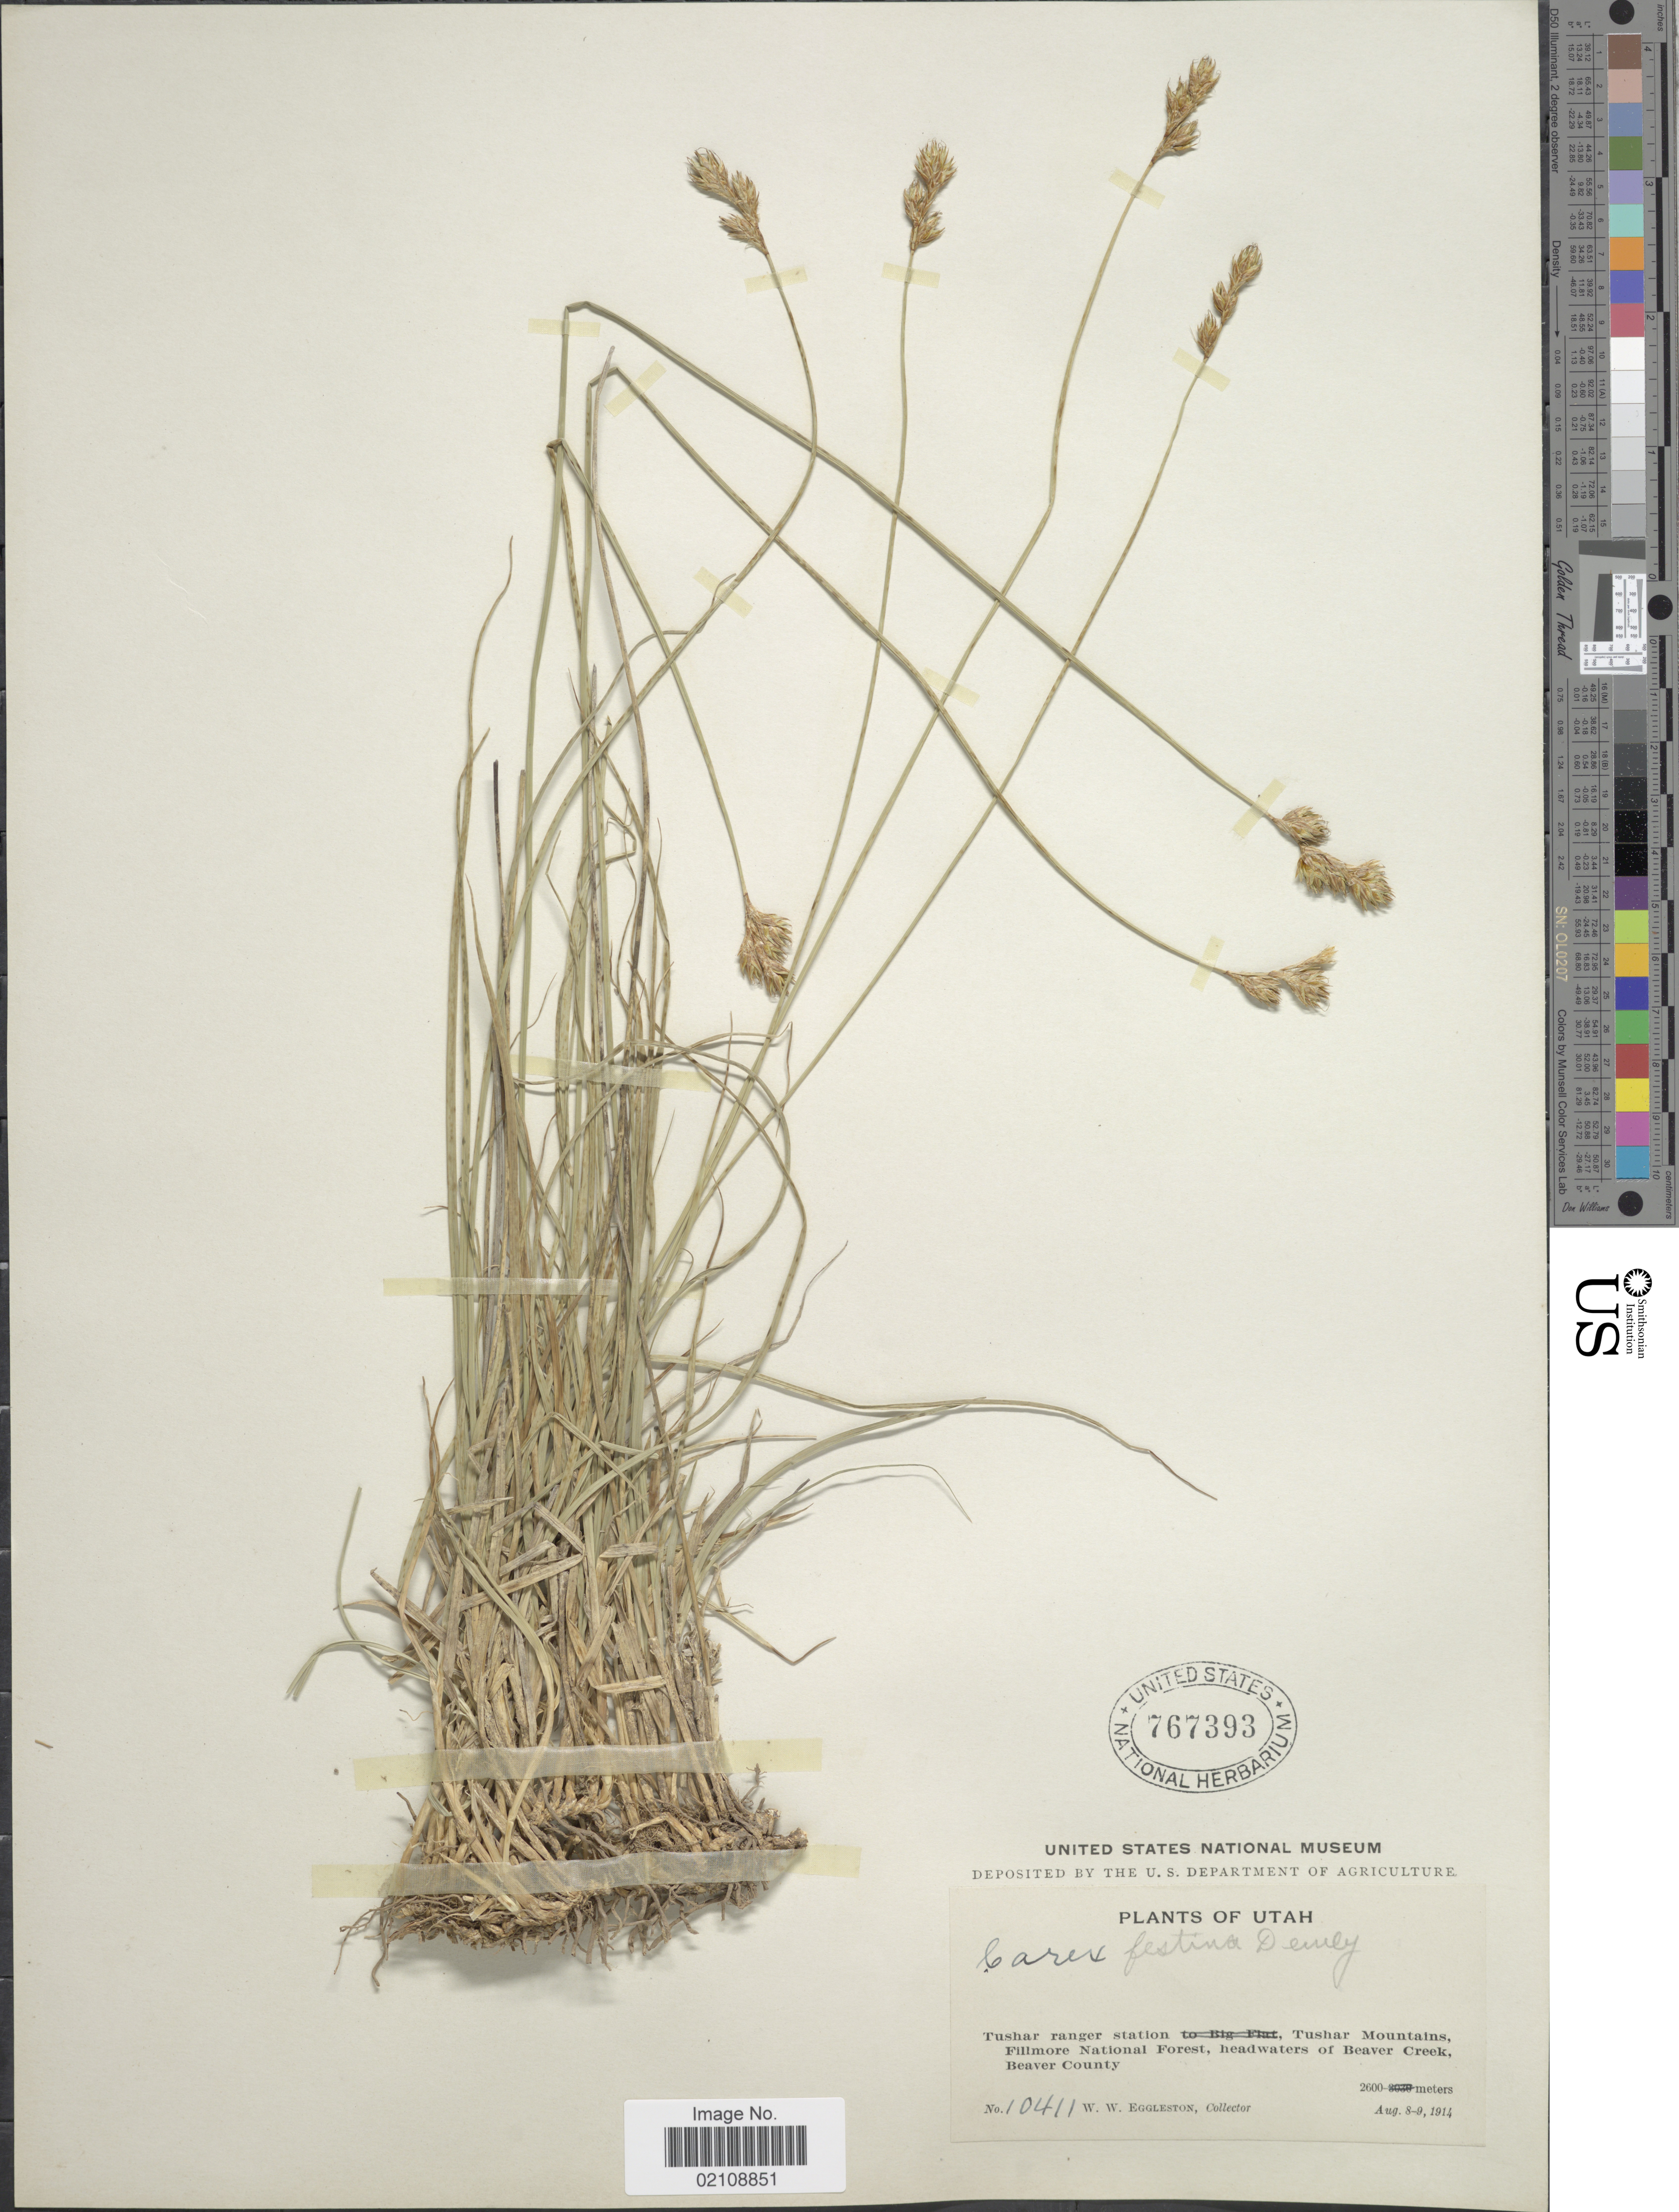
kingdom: Plantae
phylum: Tracheophyta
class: Liliopsida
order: Poales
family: Cyperaceae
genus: Carex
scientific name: Carex petasata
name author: Dewey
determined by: Hermann, F. J.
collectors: W. W. Eggleston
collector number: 10411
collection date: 1914-08-08/1914-08-09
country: United States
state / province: Utah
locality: Tushar ranger station, Tushar Mountains, Fillmore National Forest, headwaters of Beaver Creek, Beaver County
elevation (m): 2600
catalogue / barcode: US 767393